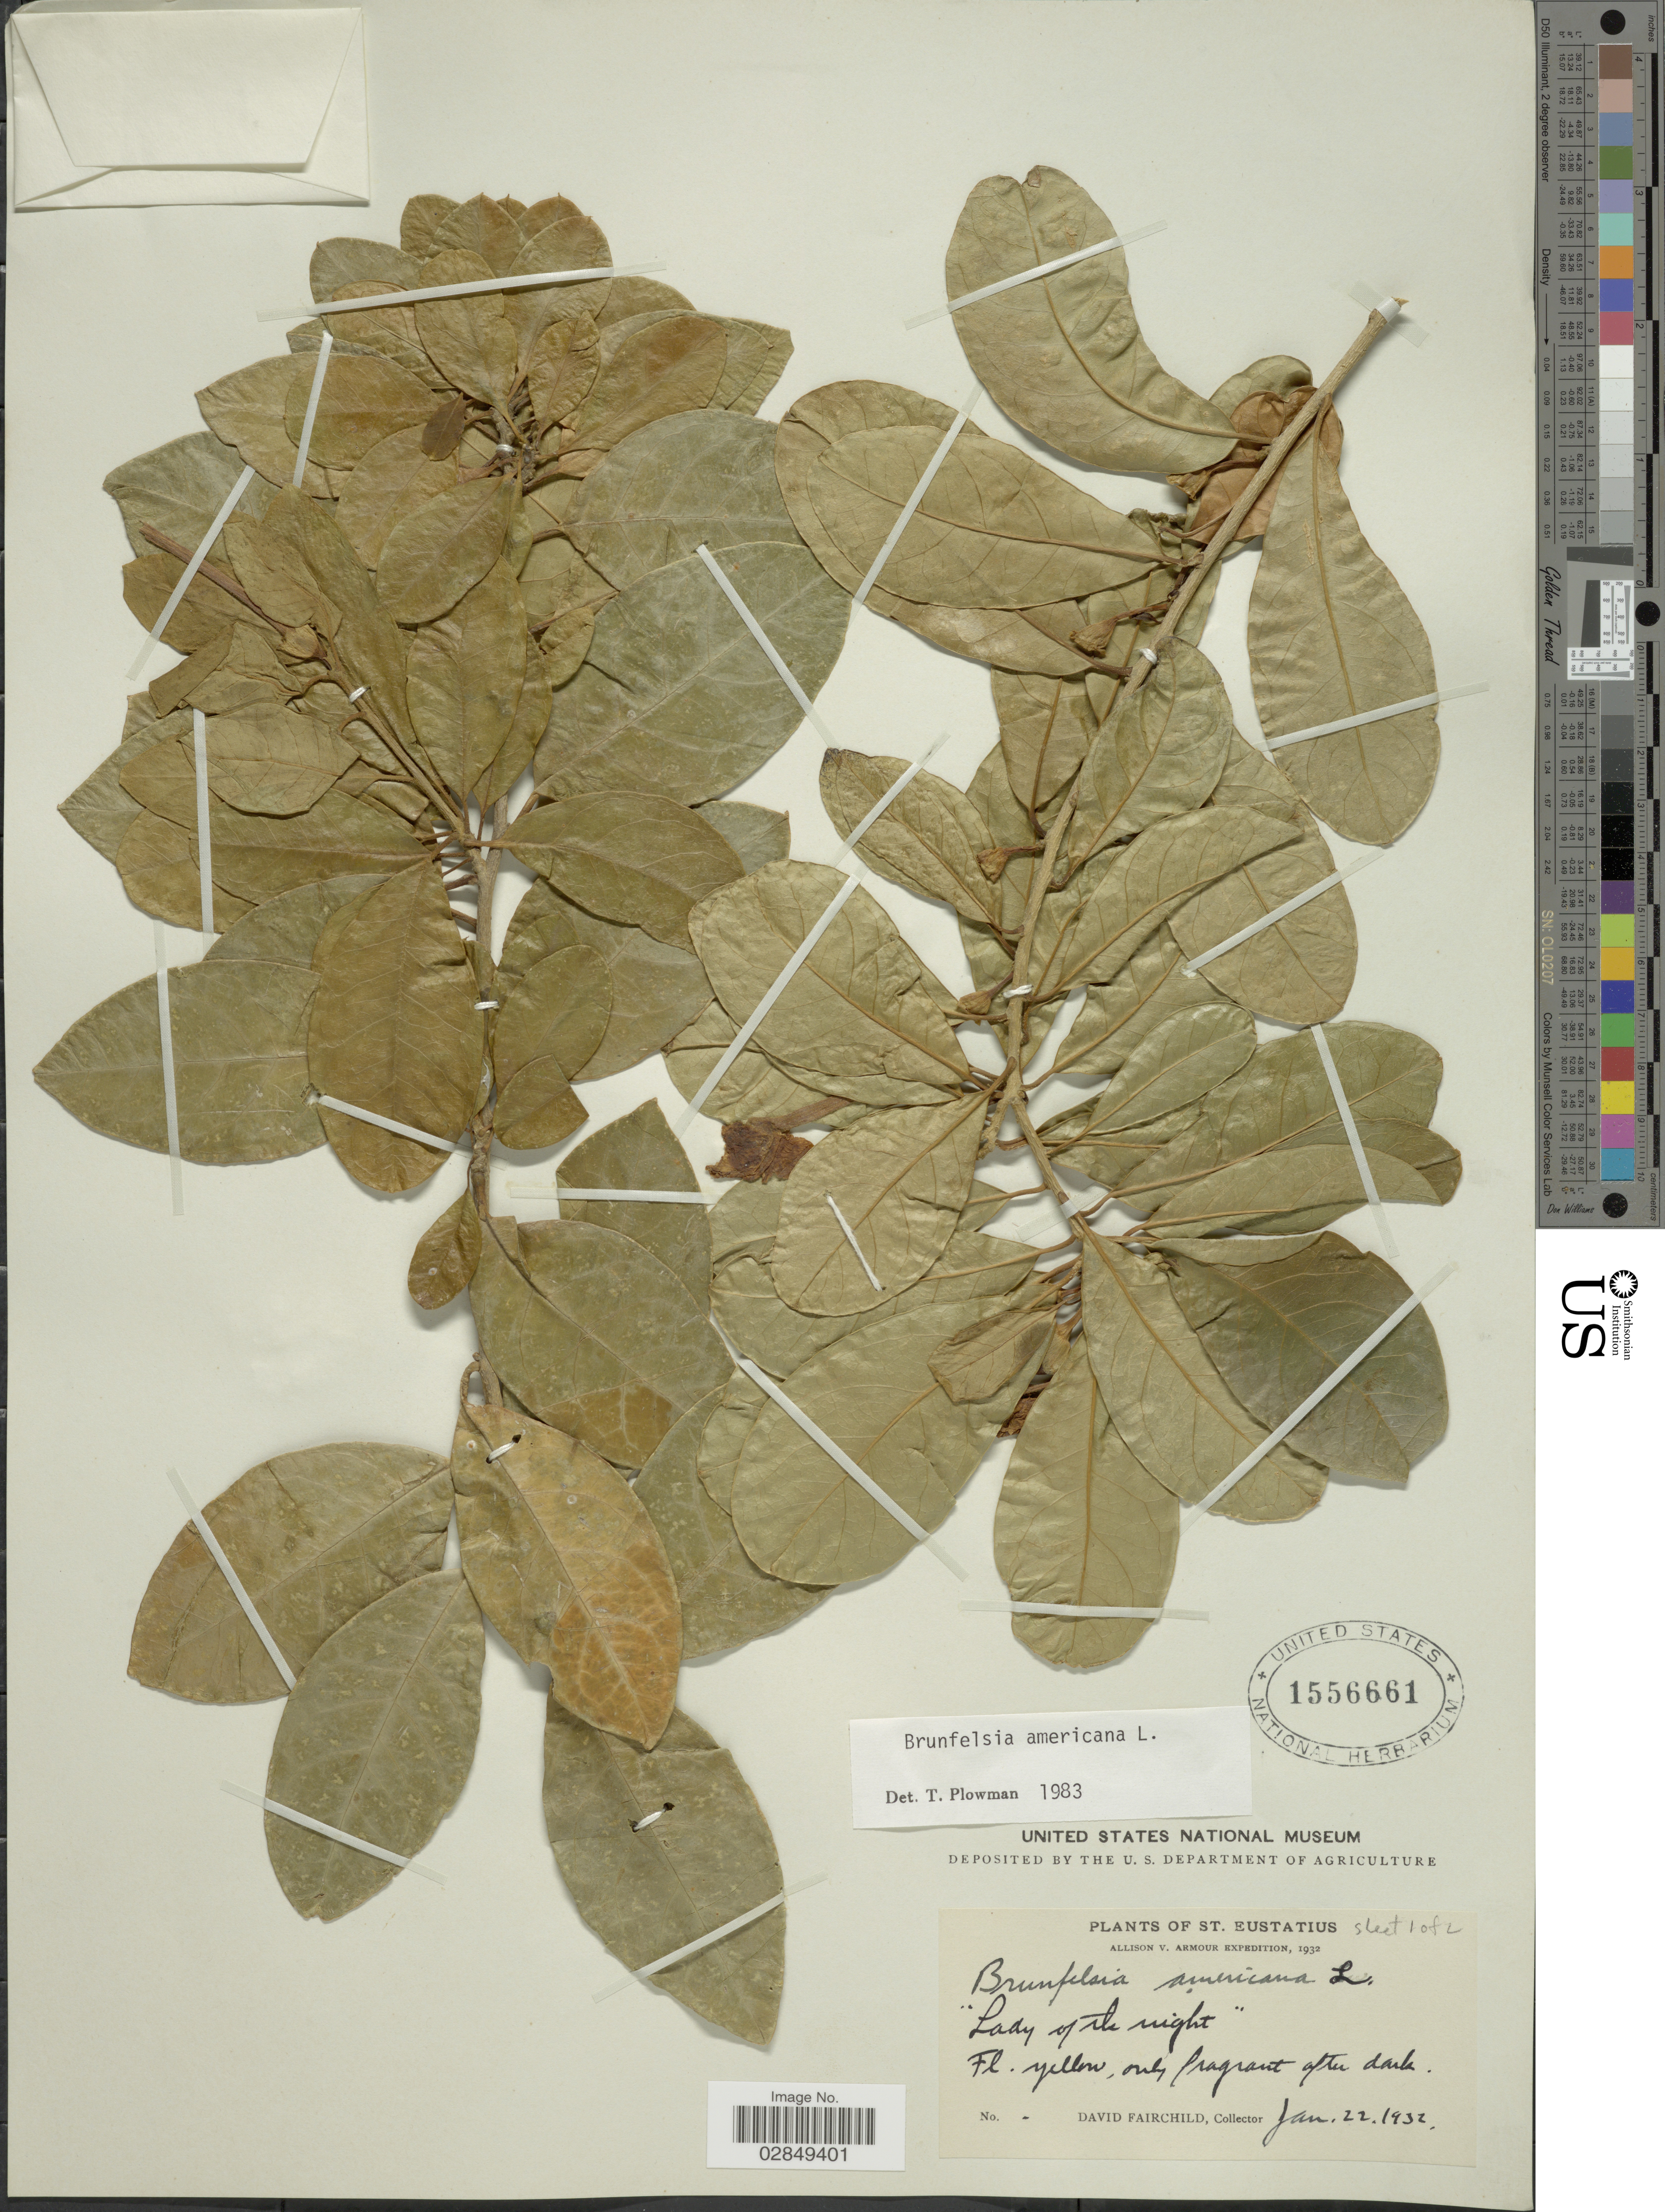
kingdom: Plantae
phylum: Tracheophyta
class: Magnoliopsida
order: Solanales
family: Solanaceae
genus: Brunfelsia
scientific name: Brunfelsia americana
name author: L.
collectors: D. Fairchild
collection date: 1932-01-22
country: Netherlands Antilles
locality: St. Eustatius.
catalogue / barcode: US 1556661